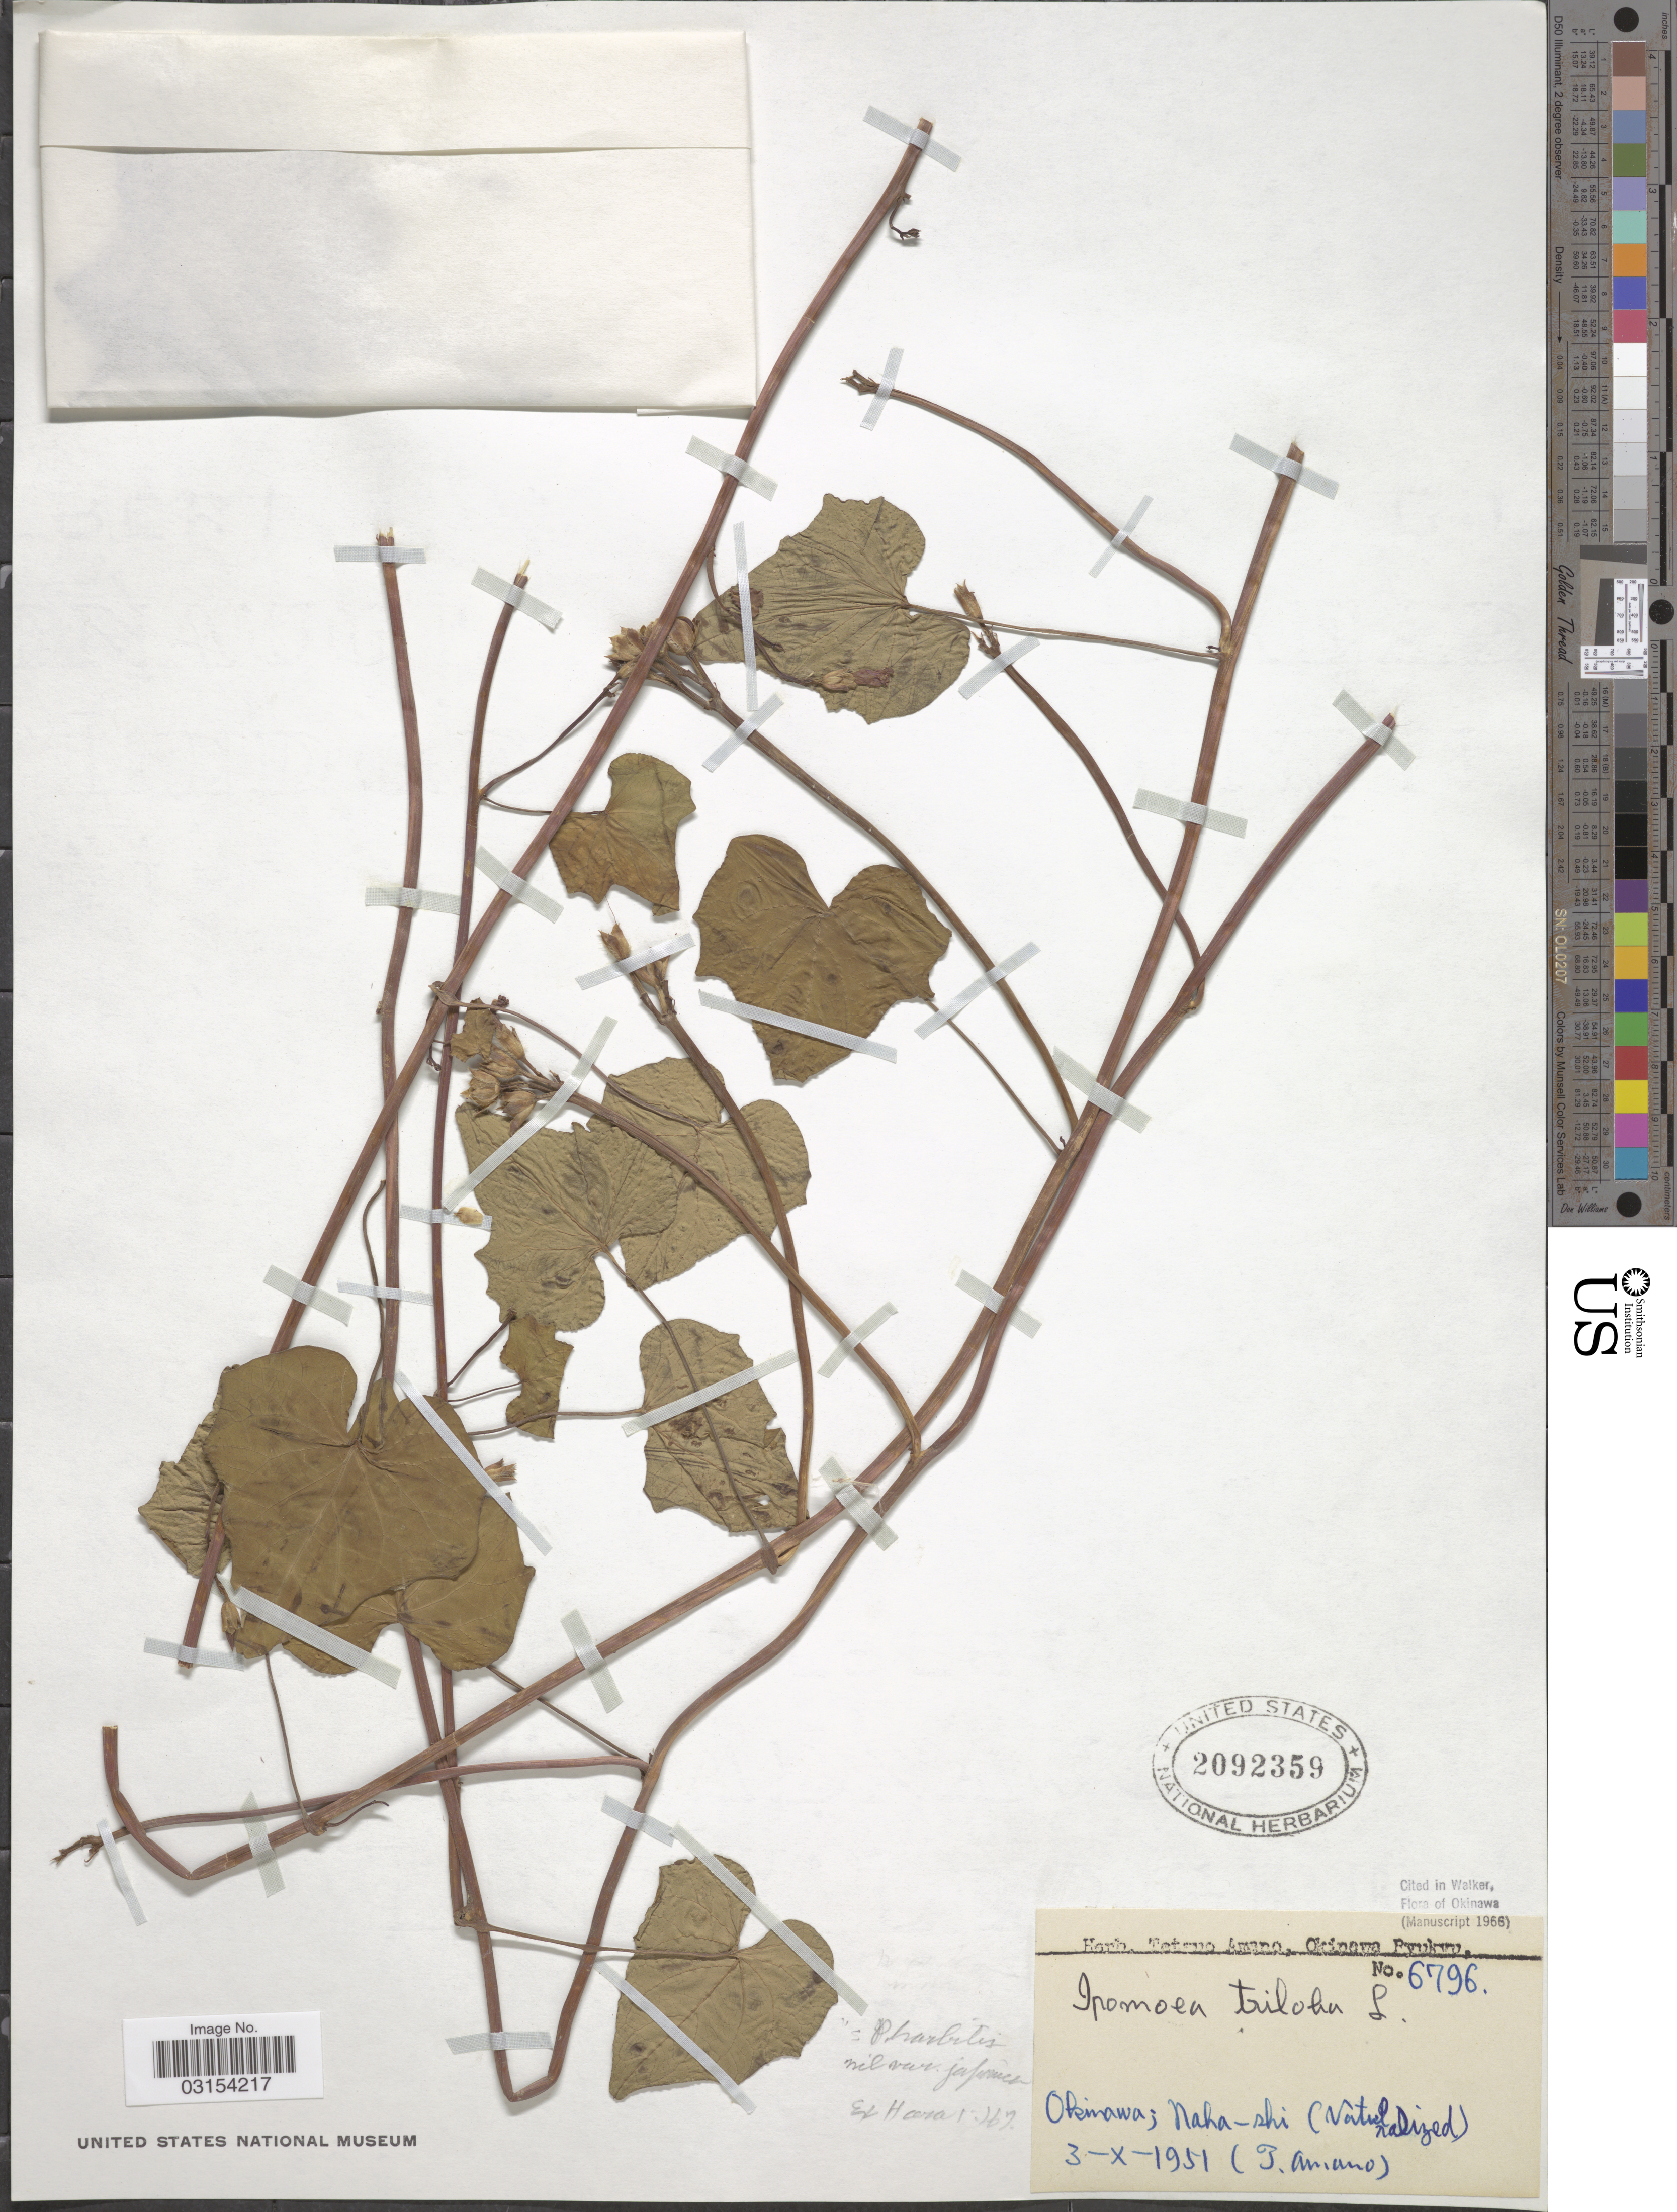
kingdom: Plantae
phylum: Tracheophyta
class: Magnoliopsida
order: Solanales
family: Convolvulaceae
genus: Ipomoea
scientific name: Ipomoea triloba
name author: L.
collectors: T. Amano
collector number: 6796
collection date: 1951-10-03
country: Japan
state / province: Okinawa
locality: Okinawa; Naha-shi (Naturalized).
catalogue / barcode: US 2092359